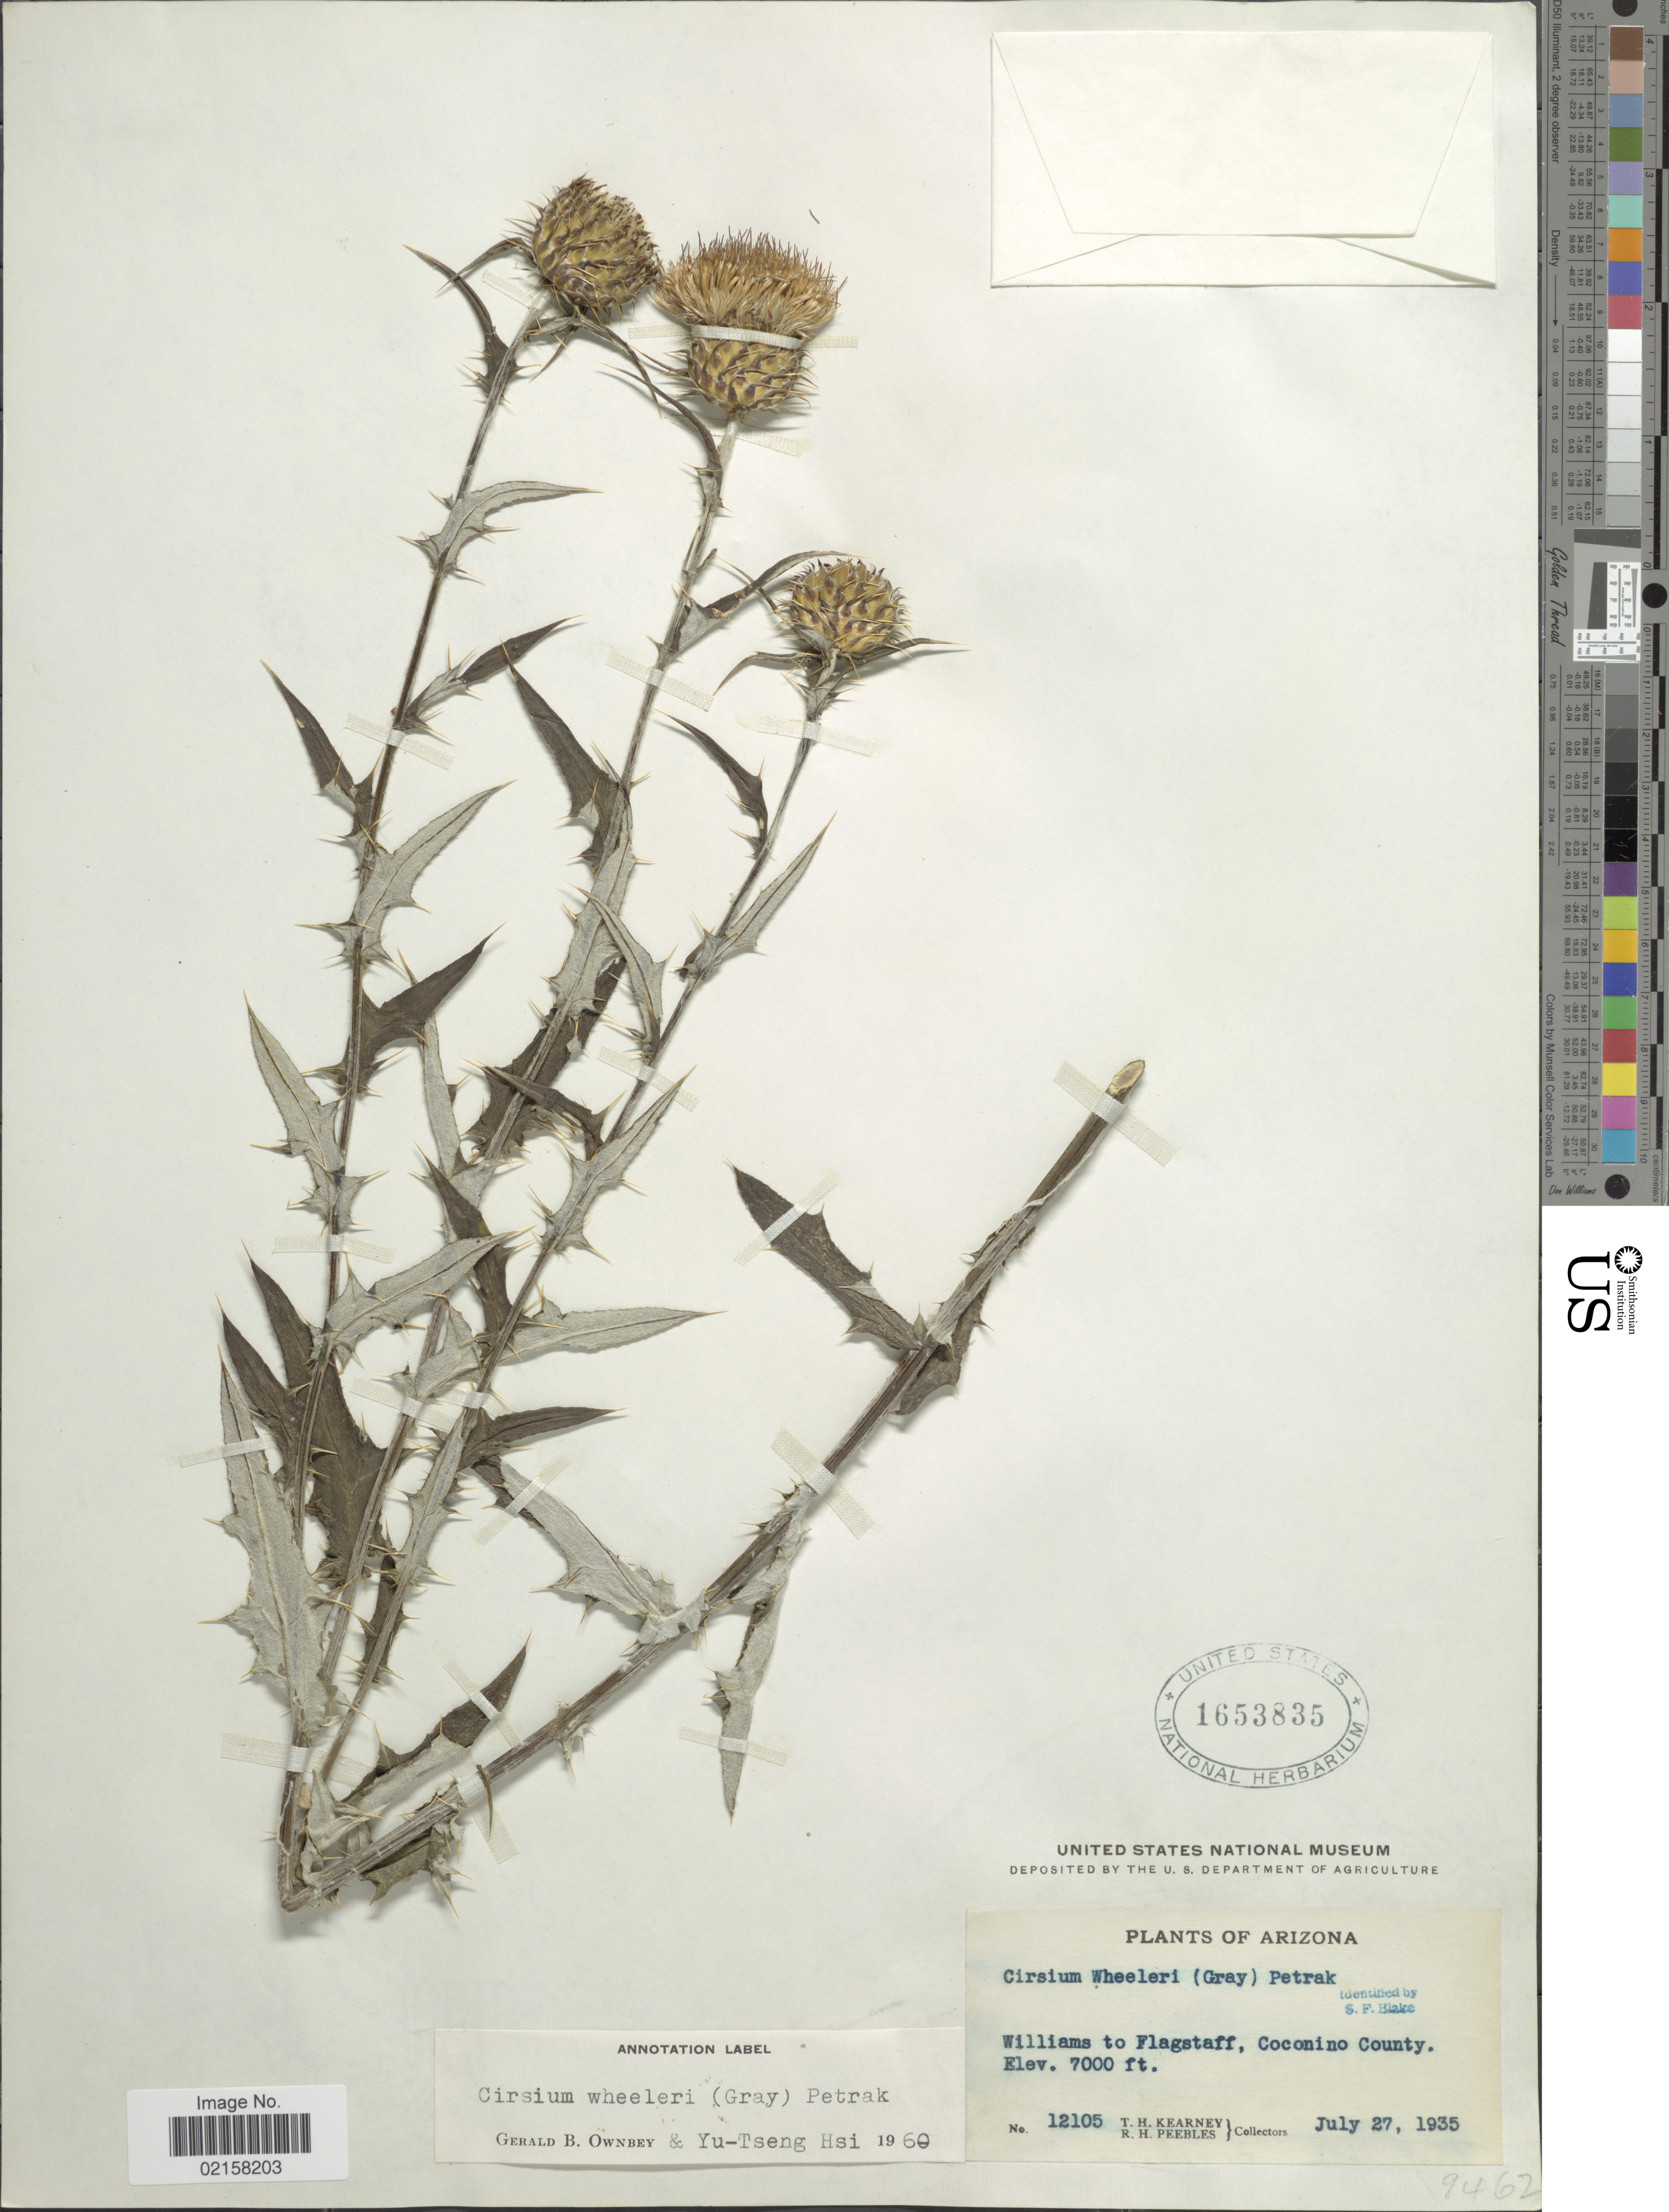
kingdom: Plantae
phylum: Tracheophyta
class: Magnoliopsida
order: Asterales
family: Asteraceae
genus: Cirsium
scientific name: Cirsium wheeleri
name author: (A. Gray) Petr.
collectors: T. H. Kearney & R. H. Peebles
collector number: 12105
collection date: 1935-07-27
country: United States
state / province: Arizona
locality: Williams to Flagstaff, Coconino County.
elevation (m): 2134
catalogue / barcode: US 1653835